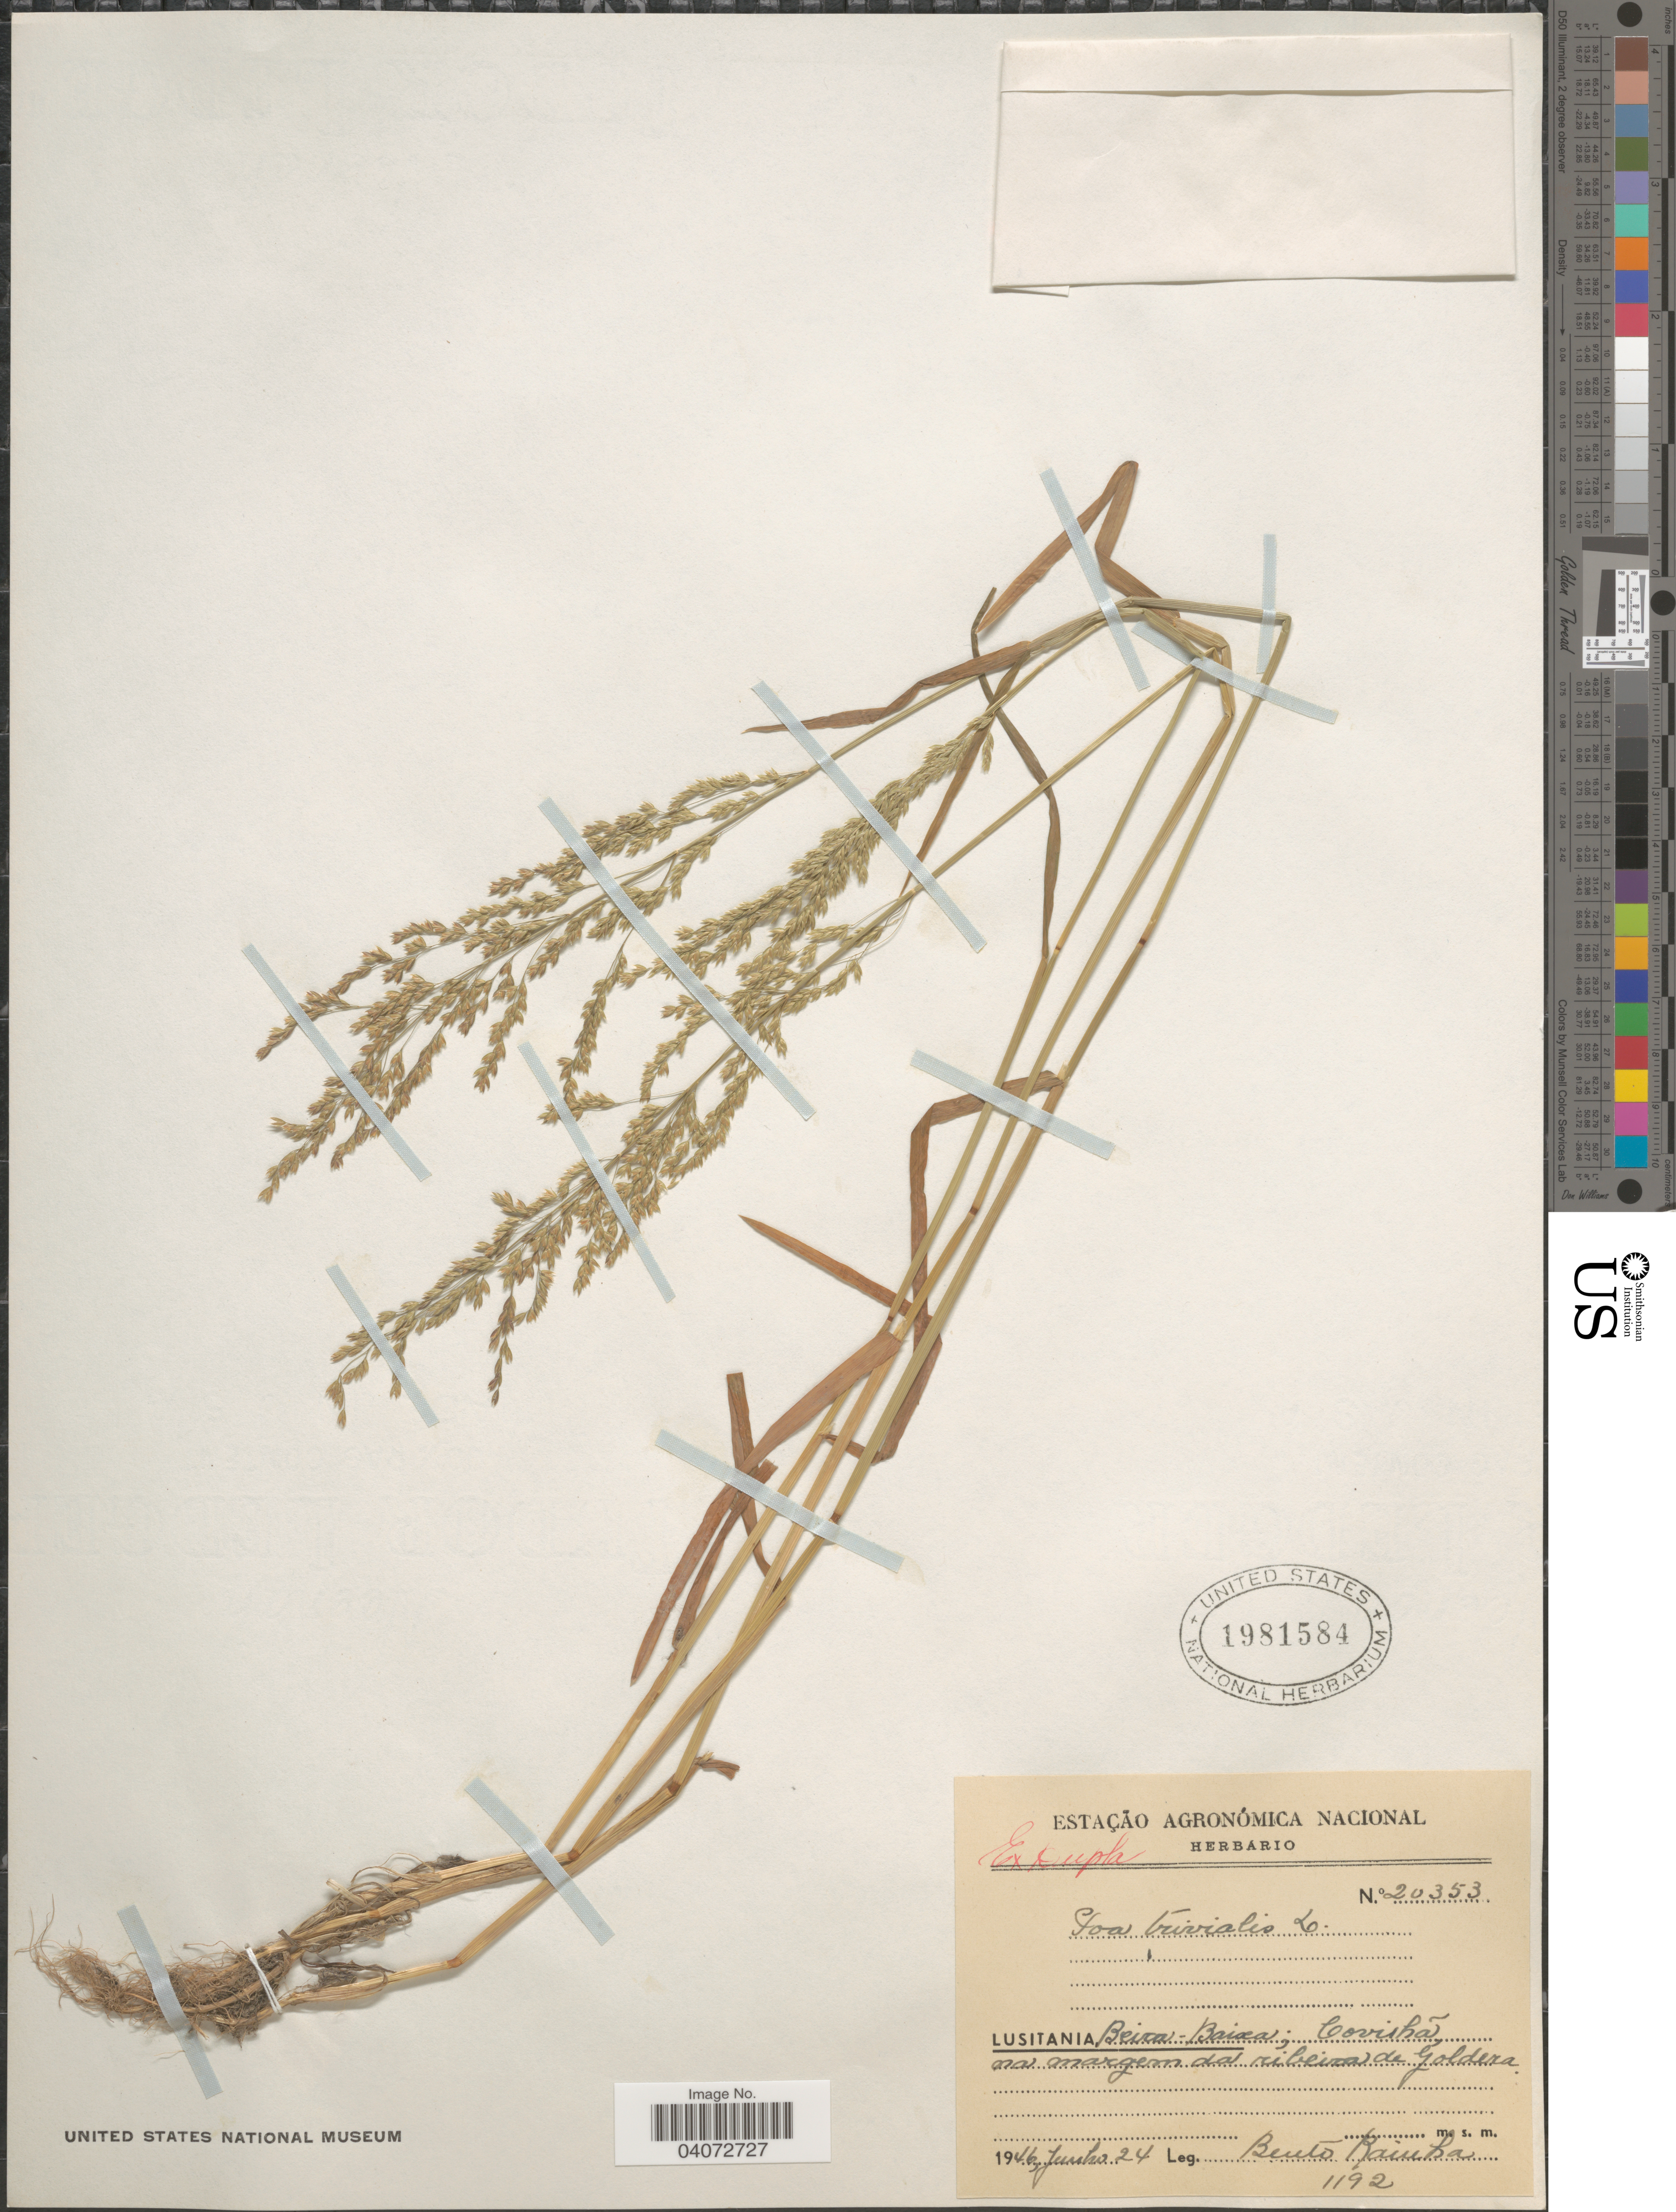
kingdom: Plantae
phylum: Tracheophyta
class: Liliopsida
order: Poales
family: Poaceae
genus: Poa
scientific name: Poa trivialis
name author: L.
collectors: B. Rainha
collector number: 1192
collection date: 1946-06-24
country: Portugal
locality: Lusitania, Beira-Baixa; Covilha na margem da ribeira de Goldera.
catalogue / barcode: US 1981584